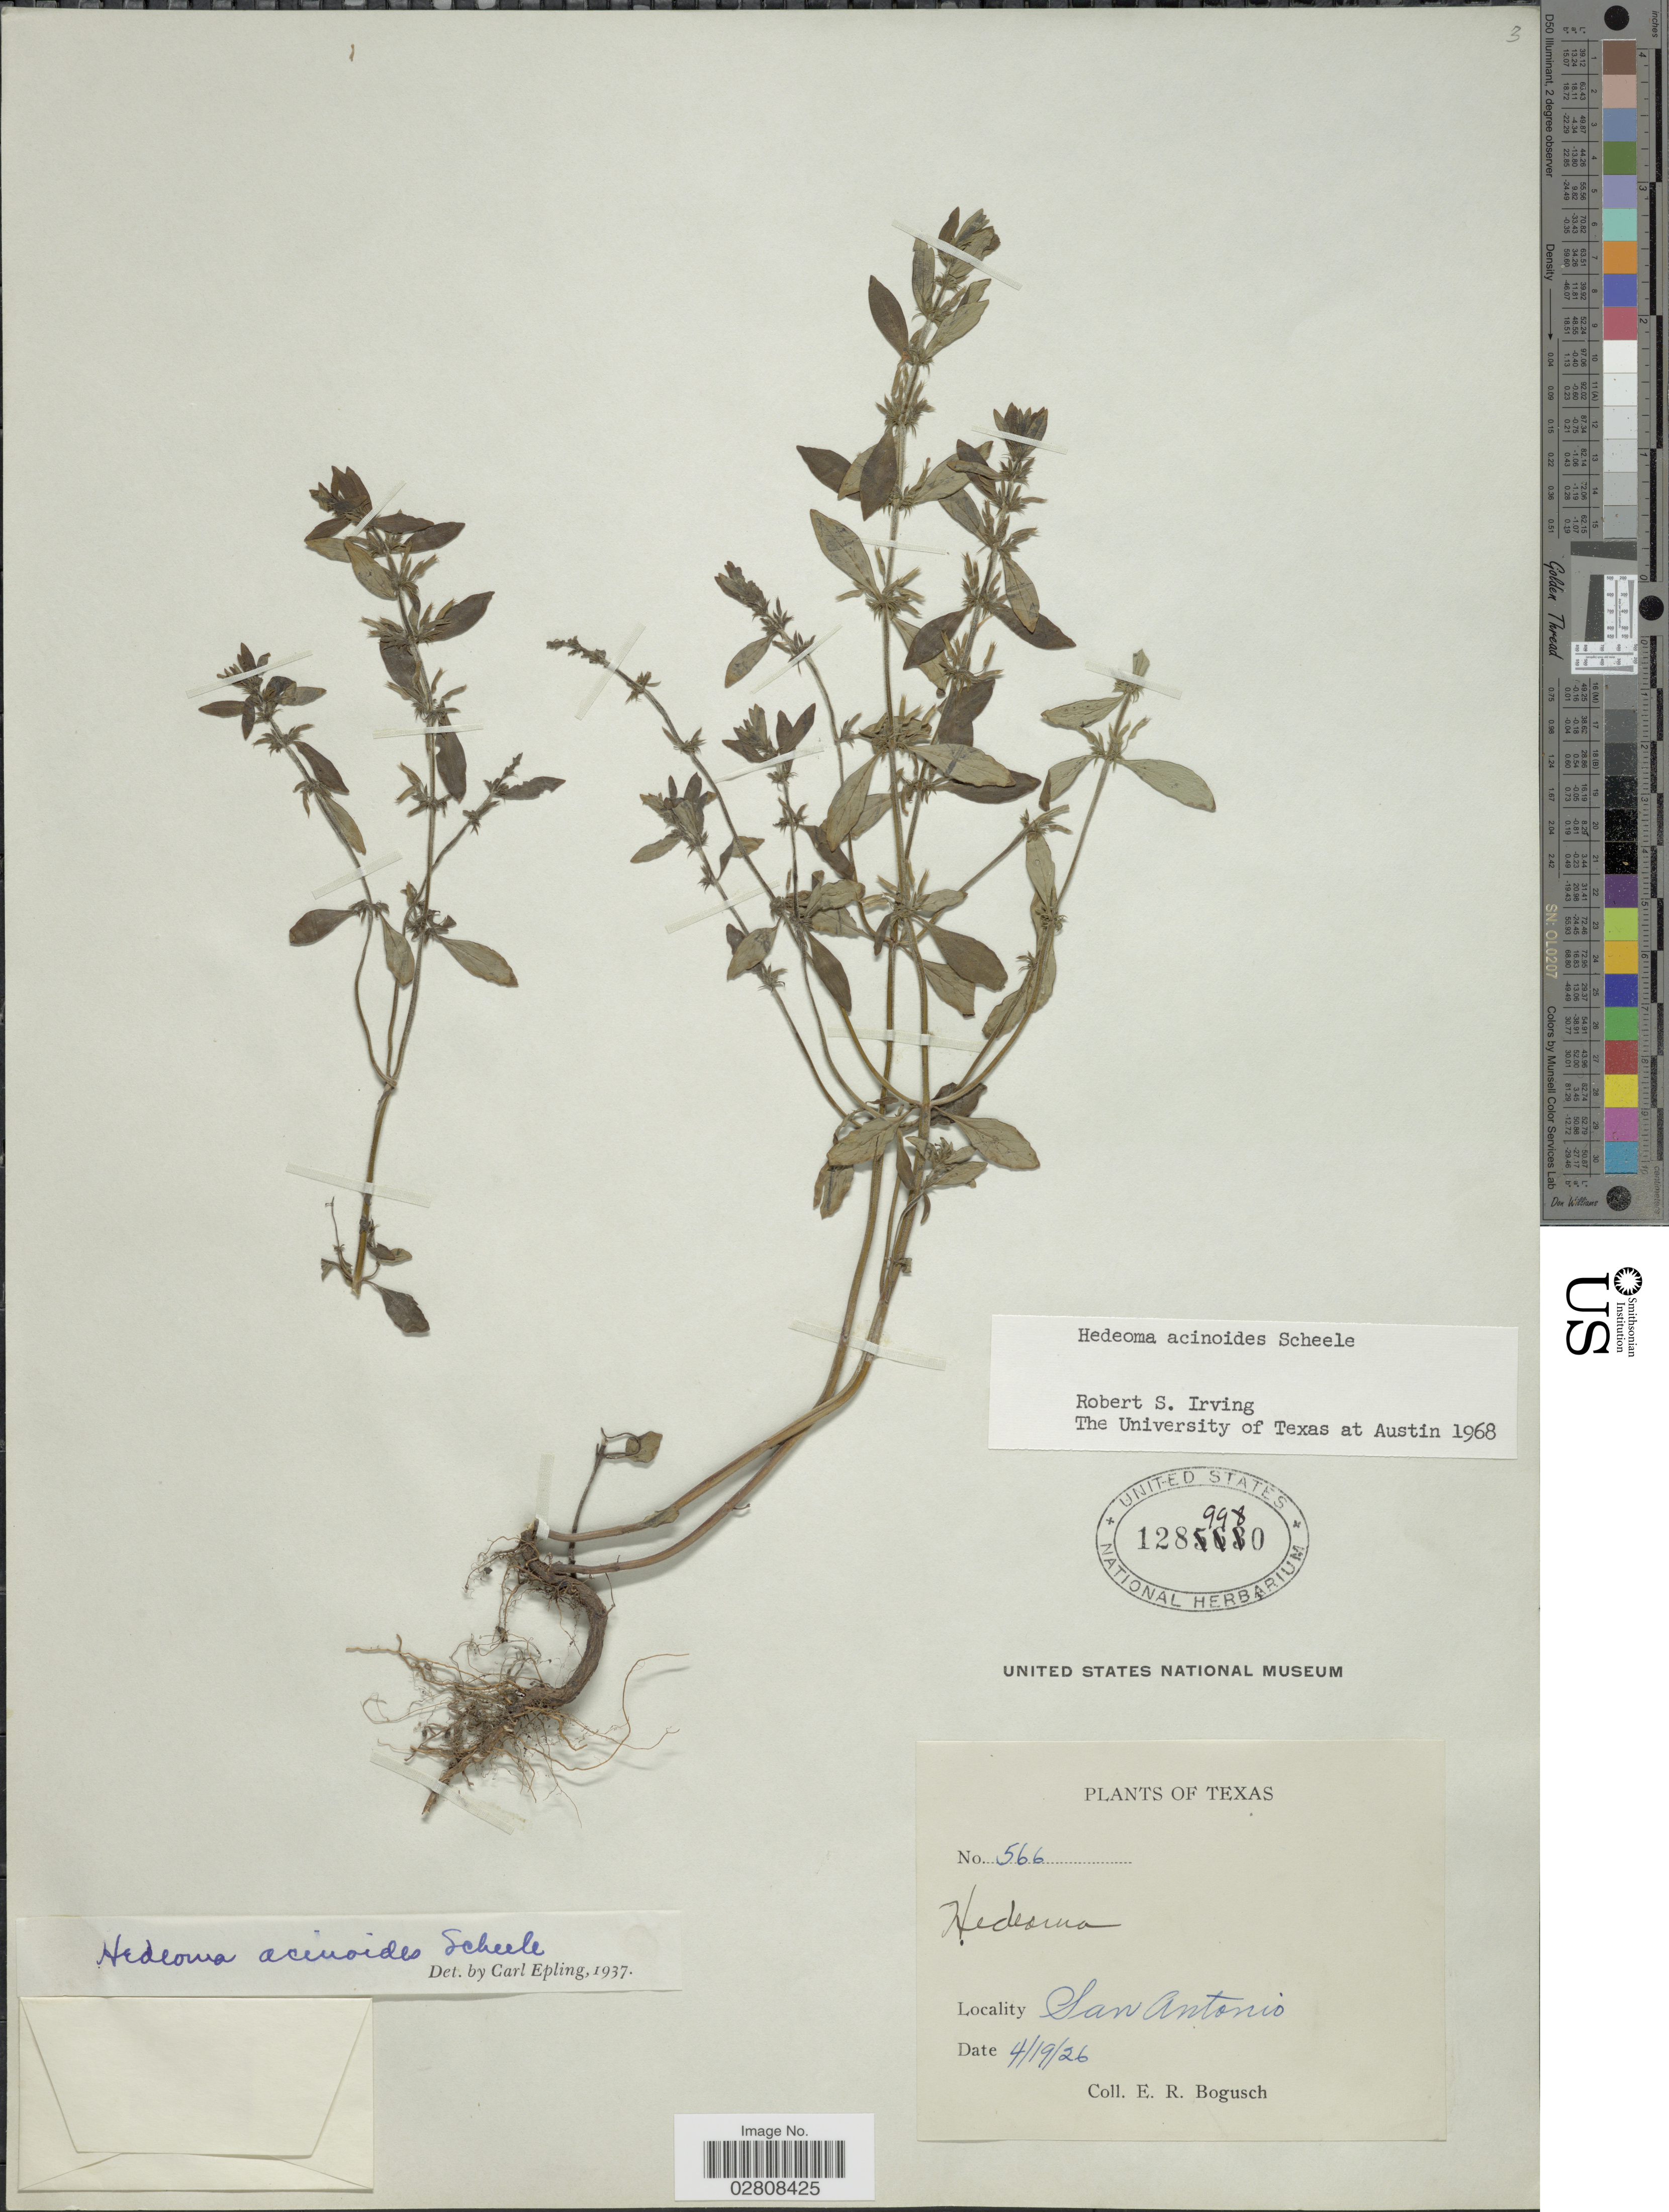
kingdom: Plantae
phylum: Tracheophyta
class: Magnoliopsida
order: Lamiales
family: Lamiaceae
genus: Hedeoma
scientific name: Hedeoma acinoides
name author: Scheele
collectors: E. Bogusch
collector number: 566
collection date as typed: Transcribed d/m/y: 19/4/26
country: United States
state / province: Texas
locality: San Antonio.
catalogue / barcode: US 1289980